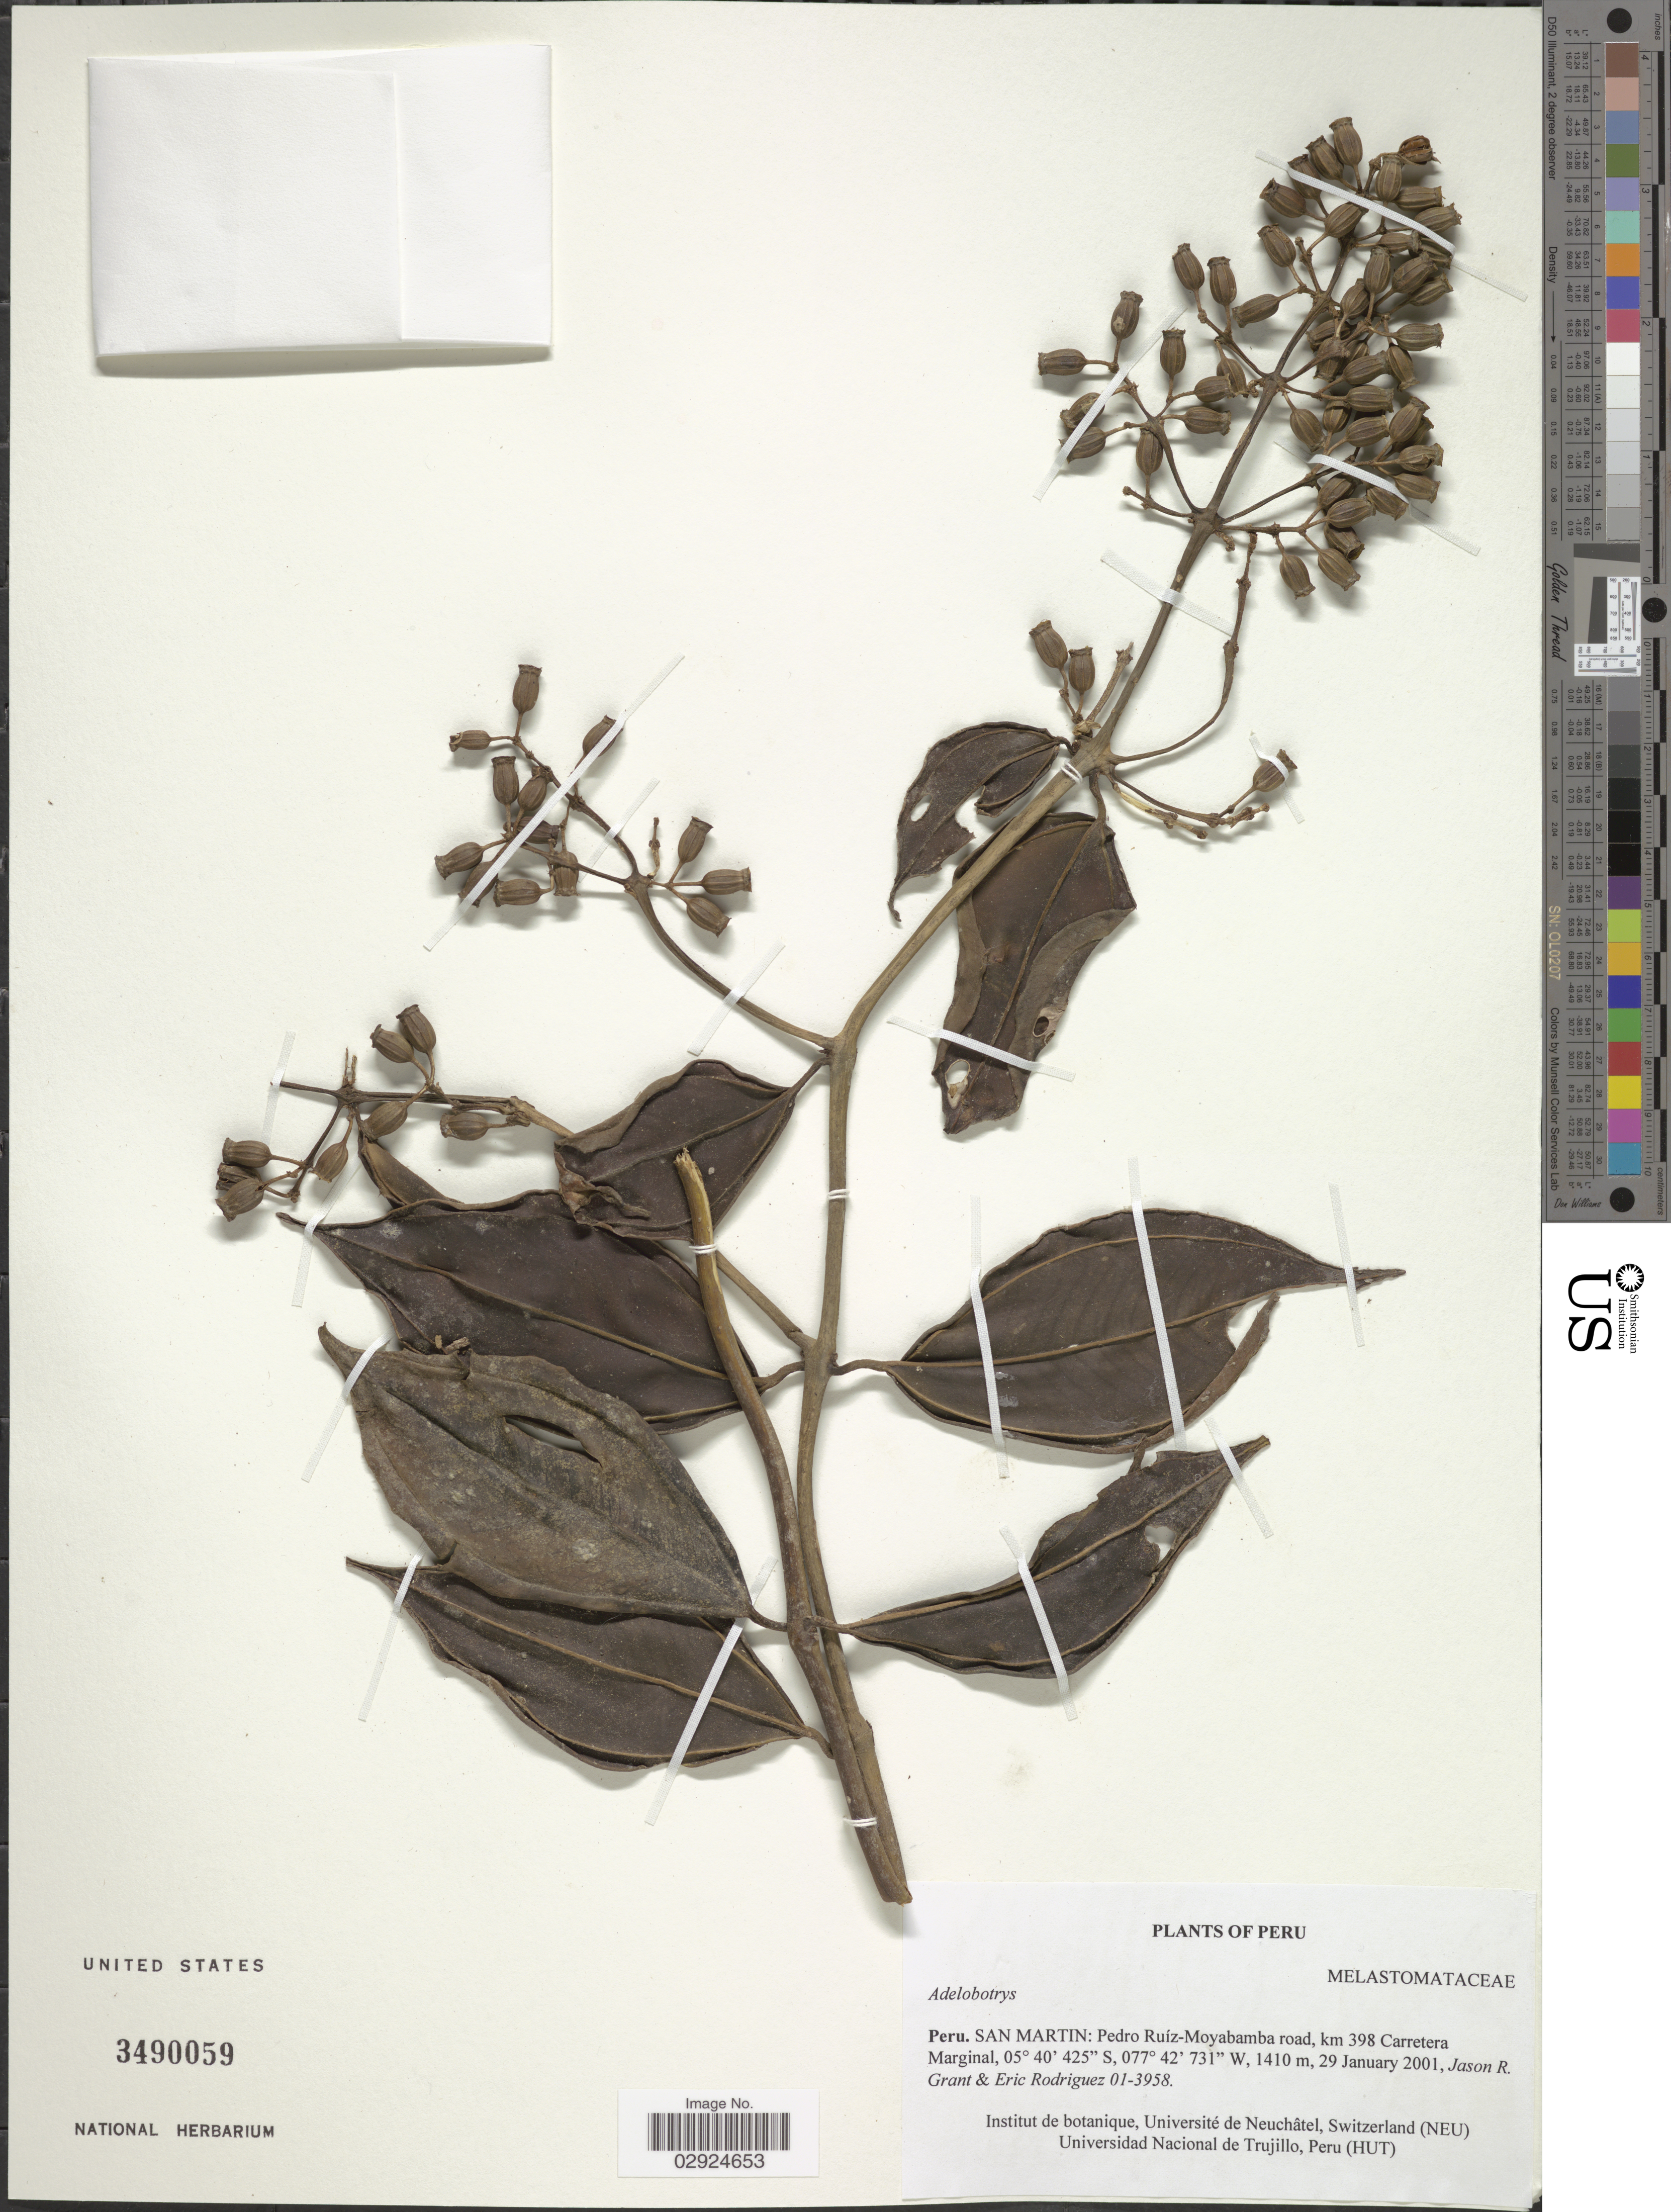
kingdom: Plantae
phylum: Tracheophyta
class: Magnoliopsida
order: Myrtales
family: Melastomataceae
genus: Adelobotrys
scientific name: Adelobotrys sp.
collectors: J. R. Grant & E. Rodriguez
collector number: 01-3958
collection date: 2001-01-29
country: Peru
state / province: San Martín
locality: Pedro Ruíz-Moyabamba road, km 398 Carretera Marginal.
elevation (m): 1410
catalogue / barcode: US 3490059